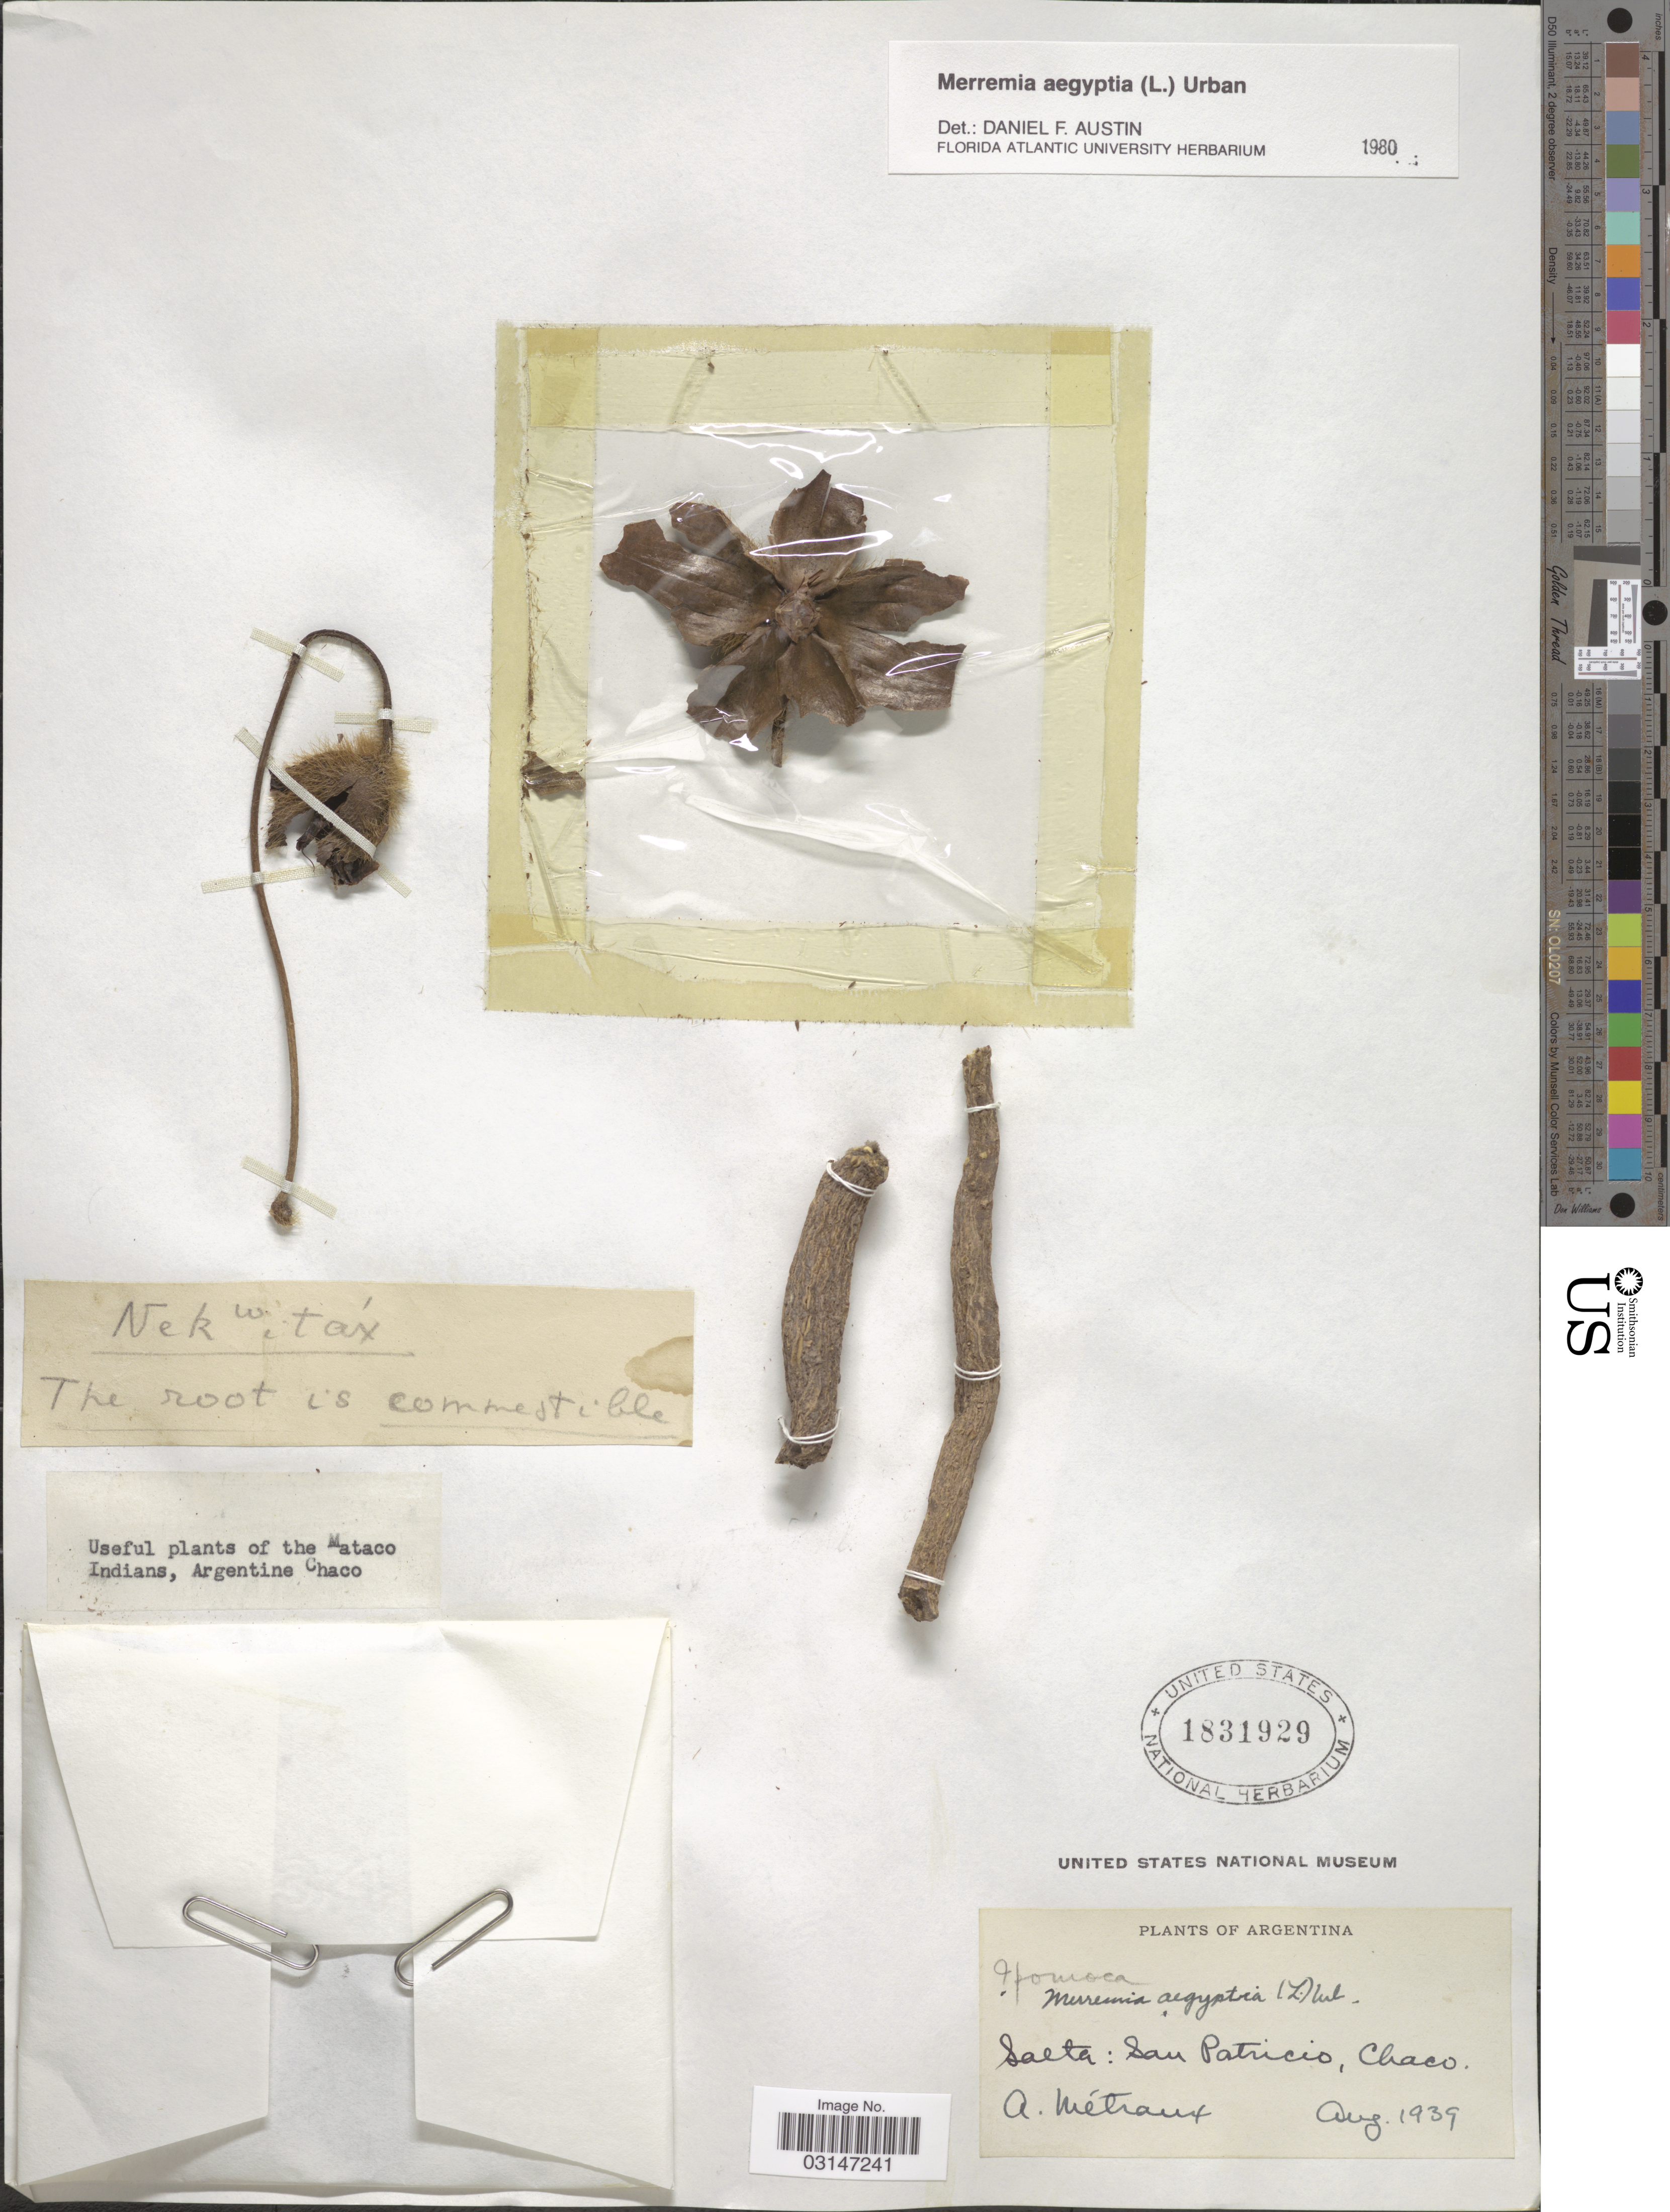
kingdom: Plantae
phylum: Tracheophyta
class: Magnoliopsida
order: Solanales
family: Convolvulaceae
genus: Distimake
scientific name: Distimake aegyptius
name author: (L.) A. R. Simões & Staples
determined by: Strong, Mark T., (BOT), Smithsonian Institution - National Museum of Natural History (UNITED STATES)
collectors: A. Metraux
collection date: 1939-08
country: Argentina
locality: Salta: San Patricio, Chaco.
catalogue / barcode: US 1831929